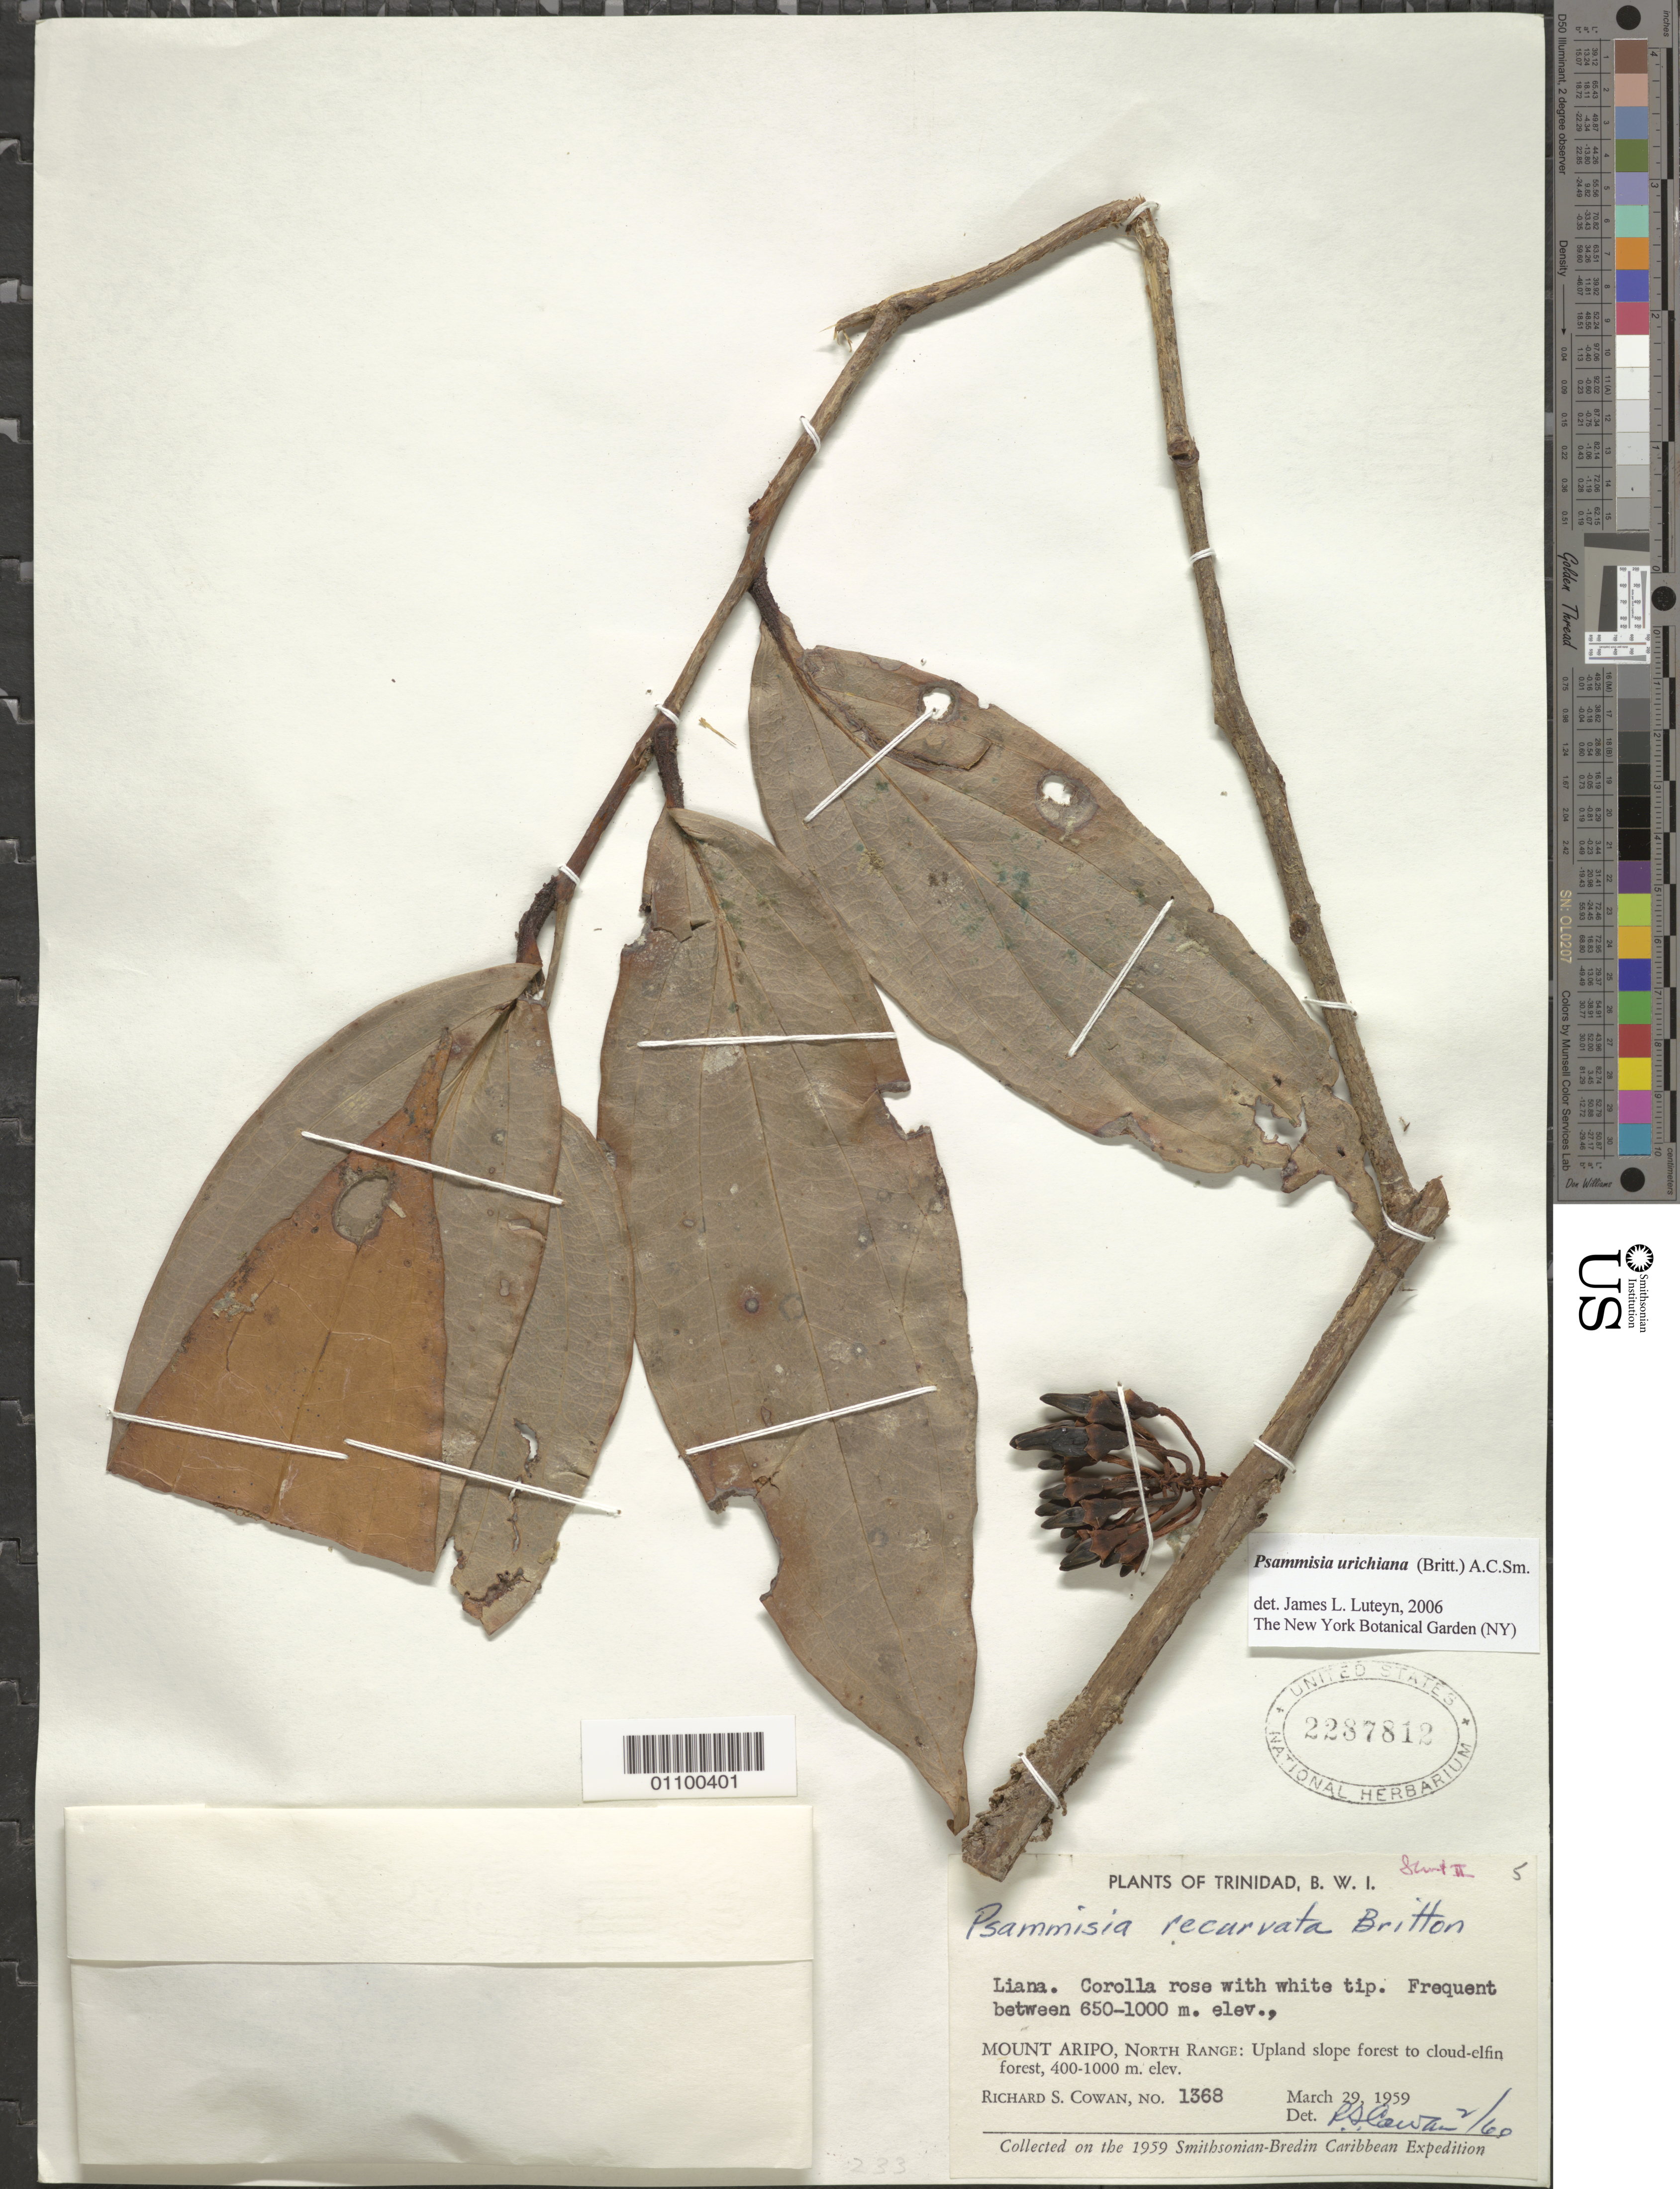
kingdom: Plantae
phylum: Tracheophyta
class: Magnoliopsida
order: Ericales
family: Ericaceae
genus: Psammisia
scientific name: Psammisia urichiana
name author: (Britton) A.C. Sm.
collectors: R. S. Cowan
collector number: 1368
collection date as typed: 29 Mar 1959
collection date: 1959-03-29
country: Trinidad and Tobago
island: Trinidad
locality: Mount Aripo, N Range: Upland slope forest to cloud-elfin forest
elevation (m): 400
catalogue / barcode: US 2287812